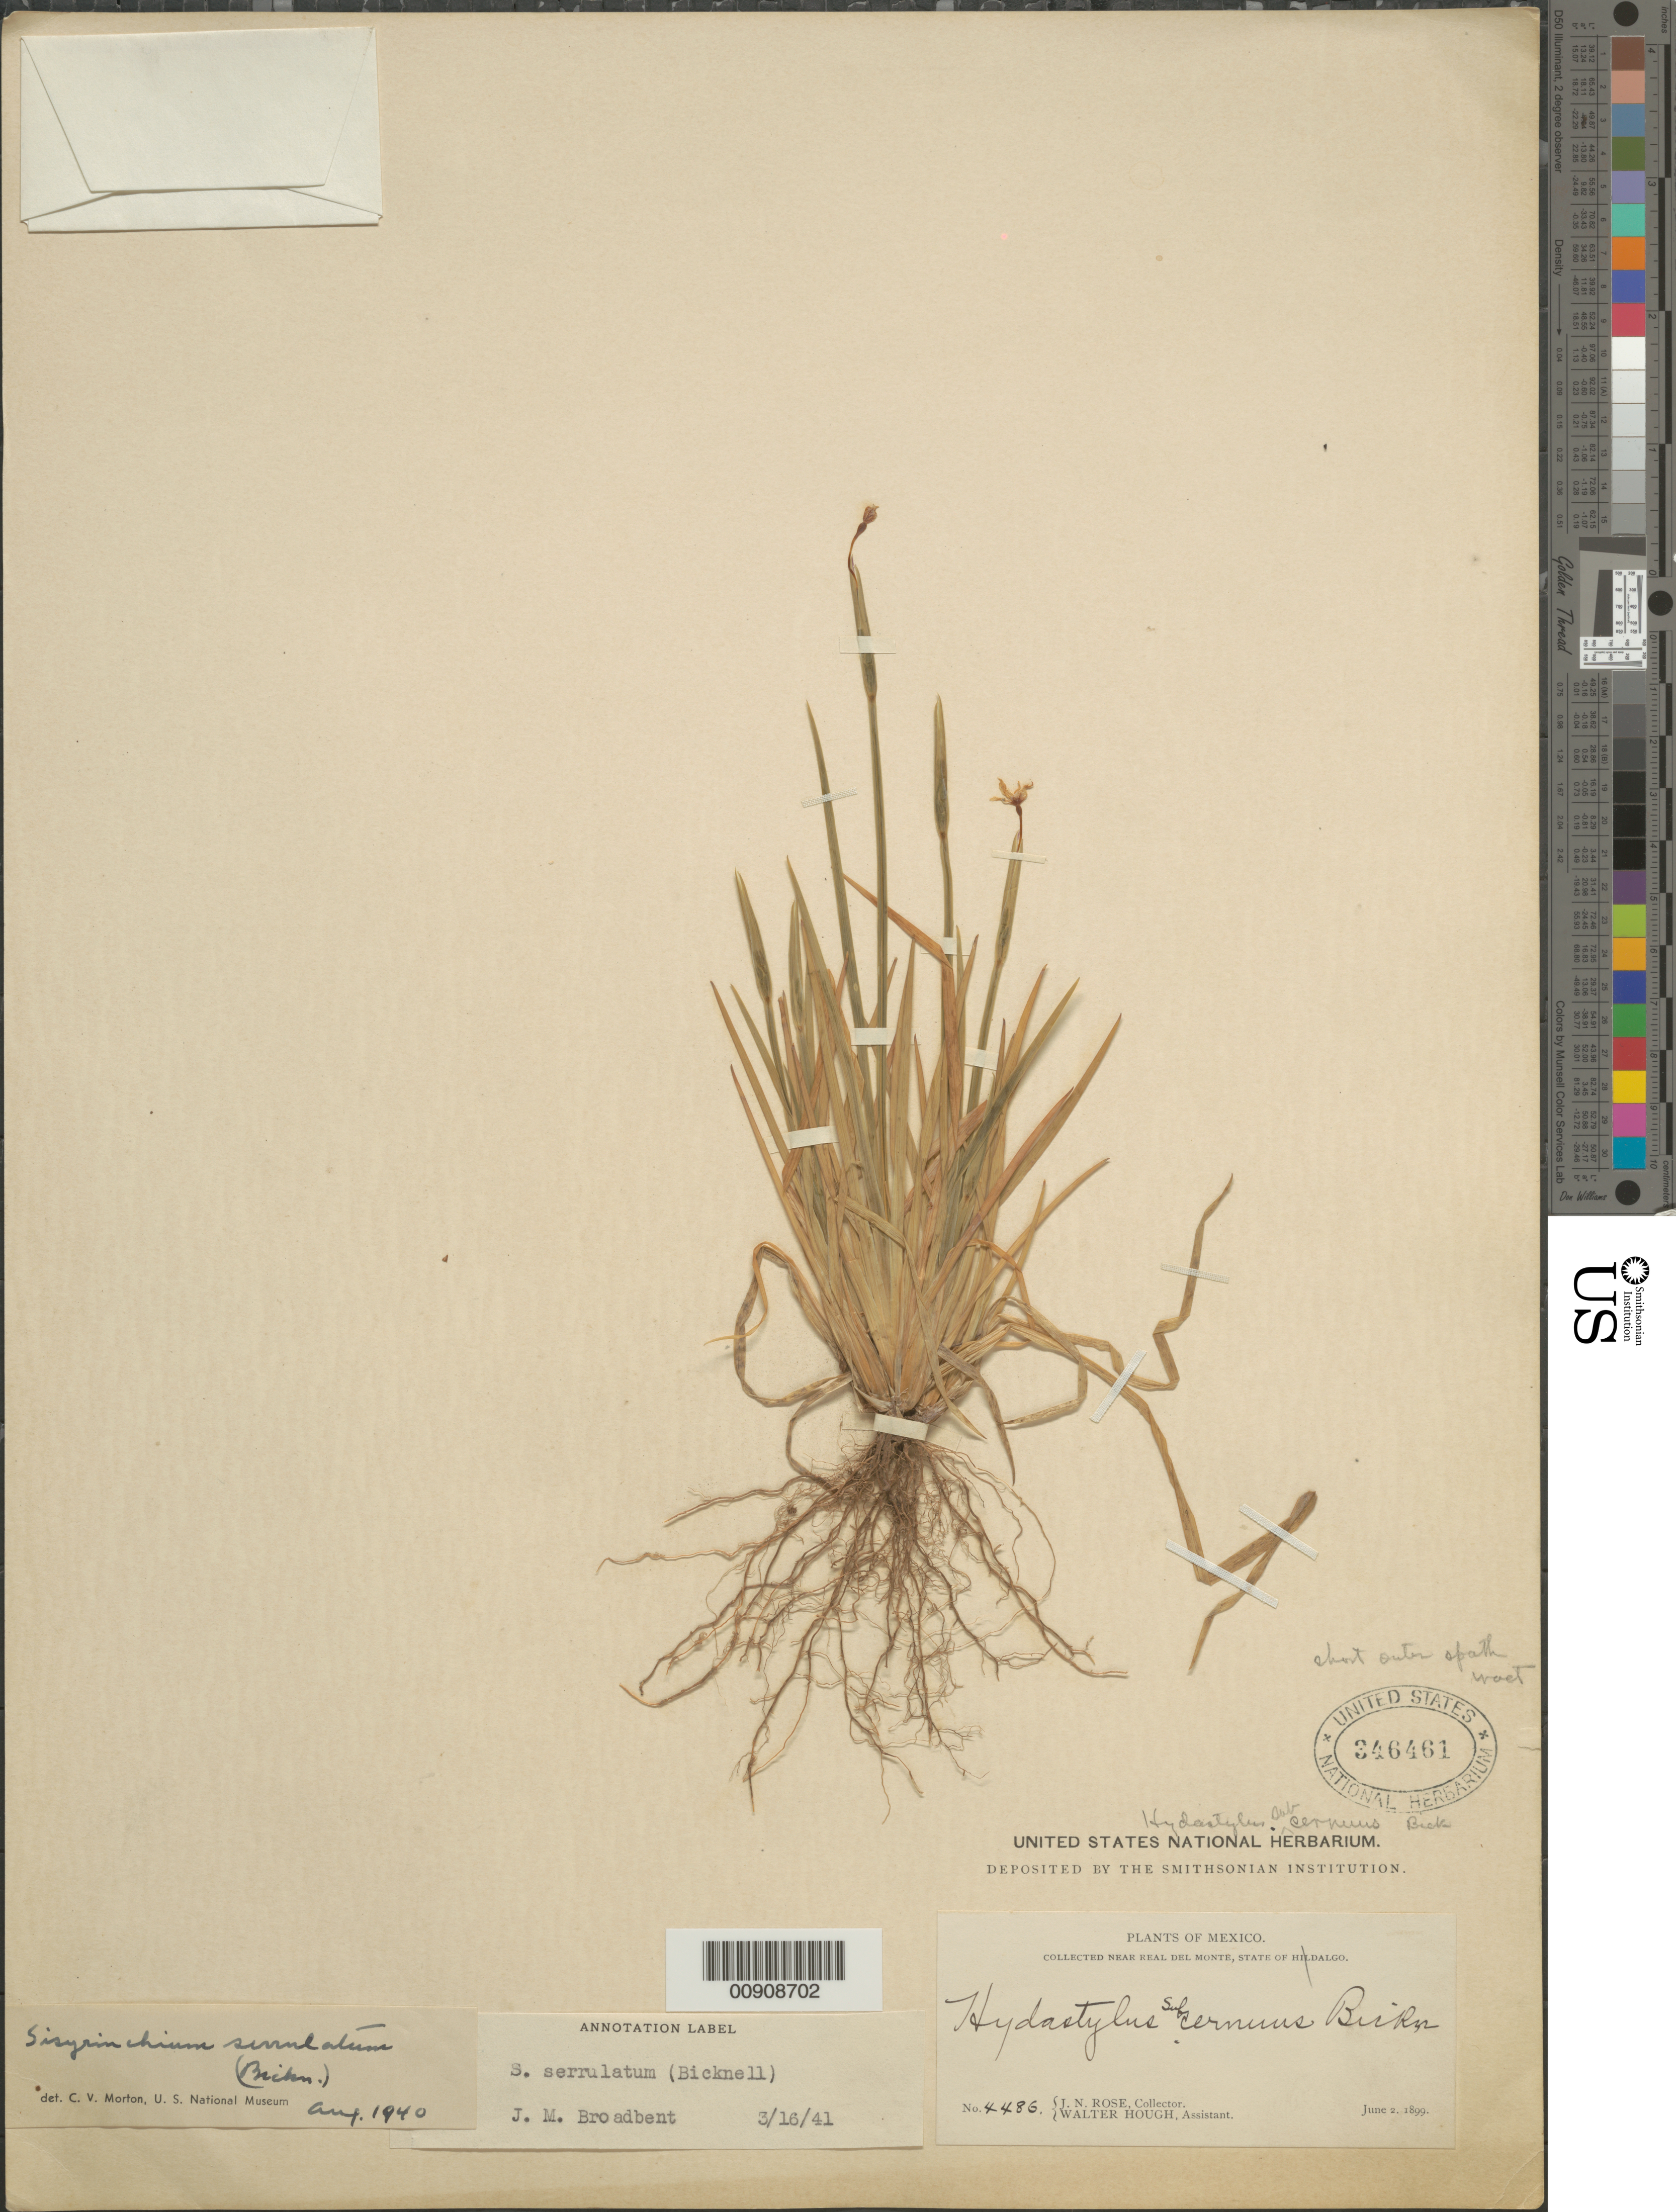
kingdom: Plantae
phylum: Tracheophyta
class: Liliopsida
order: Asparagales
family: Iridaceae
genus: Sisyrinchium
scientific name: Sisyrinchium serrulatum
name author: (E.P. Bicknell) Espejo & López-Ferr.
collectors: J. N. Rose & W. Hough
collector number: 4486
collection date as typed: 02 Jun 1899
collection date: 1899-06-02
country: Mexico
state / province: Hidalgo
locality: Near Real del Monte, State of Hidalgo.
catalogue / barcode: US 346461